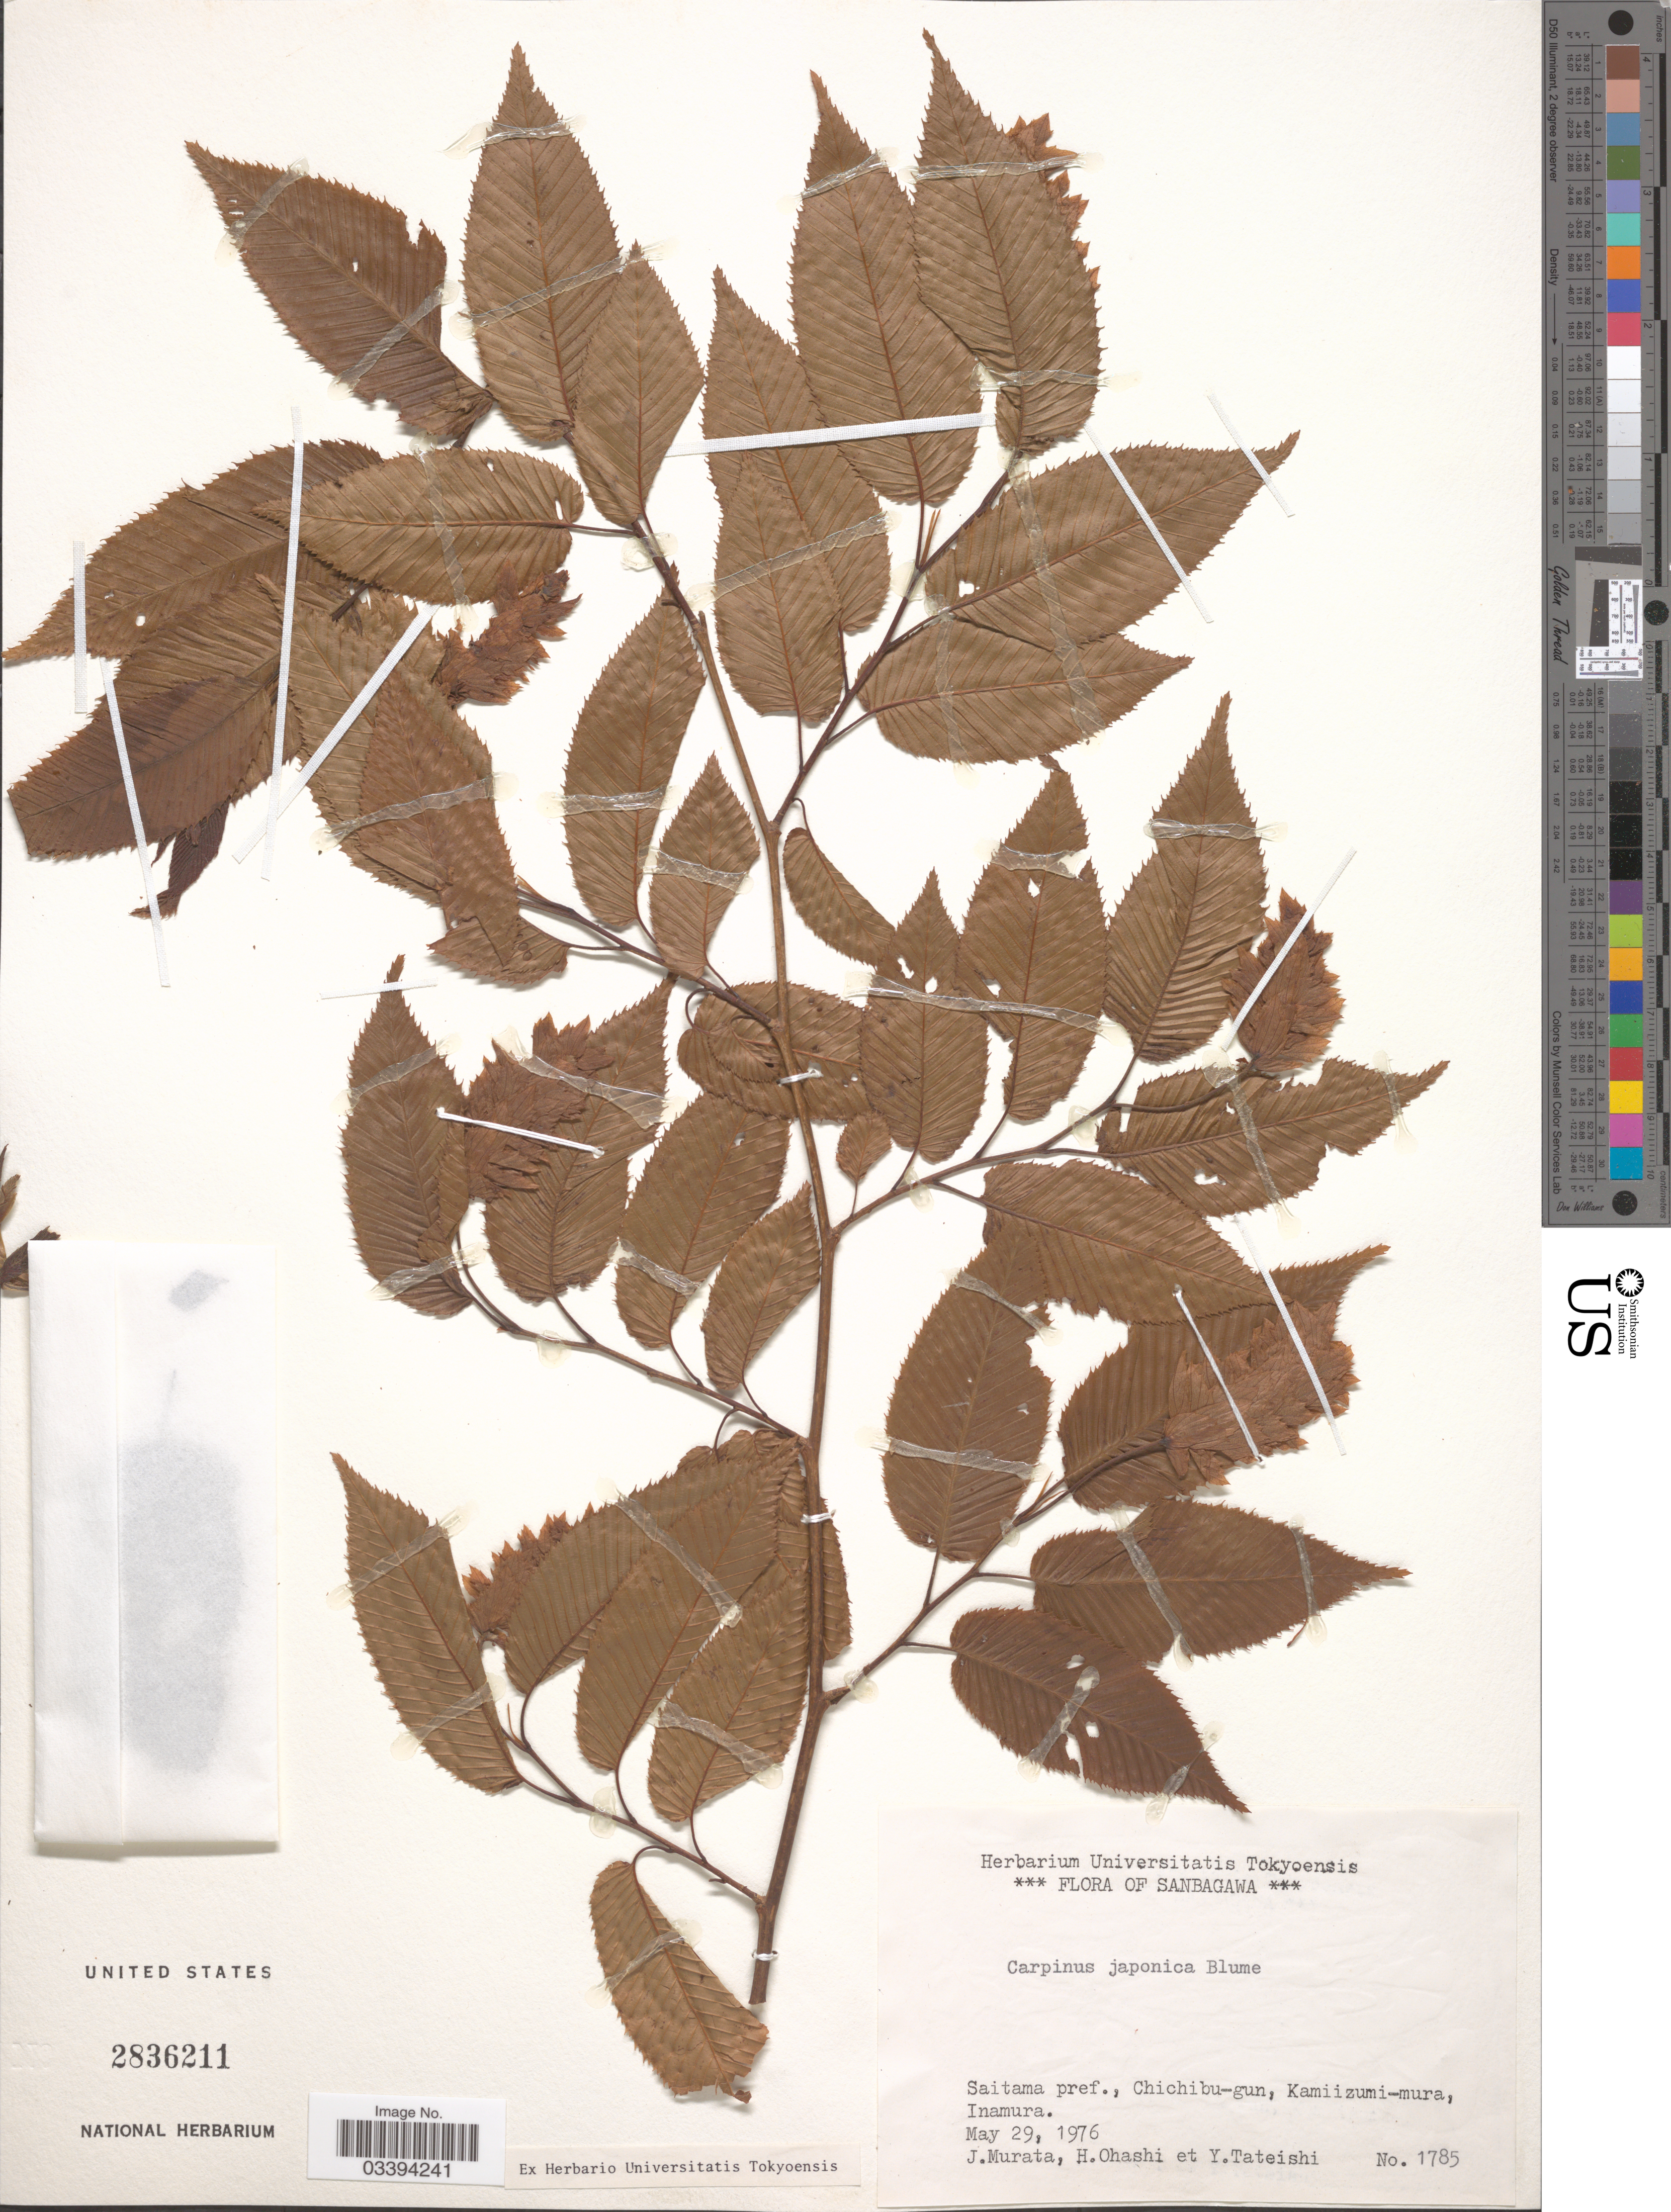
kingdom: Plantae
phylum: Tracheophyta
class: Magnoliopsida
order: Fagales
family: Betulaceae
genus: Carpinus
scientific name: Carpinus japonica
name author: Blume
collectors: J. Murata, H. Ohashi & Y. Tateishi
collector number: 1785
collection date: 1976-05-29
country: Japan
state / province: Saitama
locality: Sanbagawa Saitama pref., Chichibu-gun, Kamiizumi-mura, Inamura.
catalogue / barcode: US 2836211